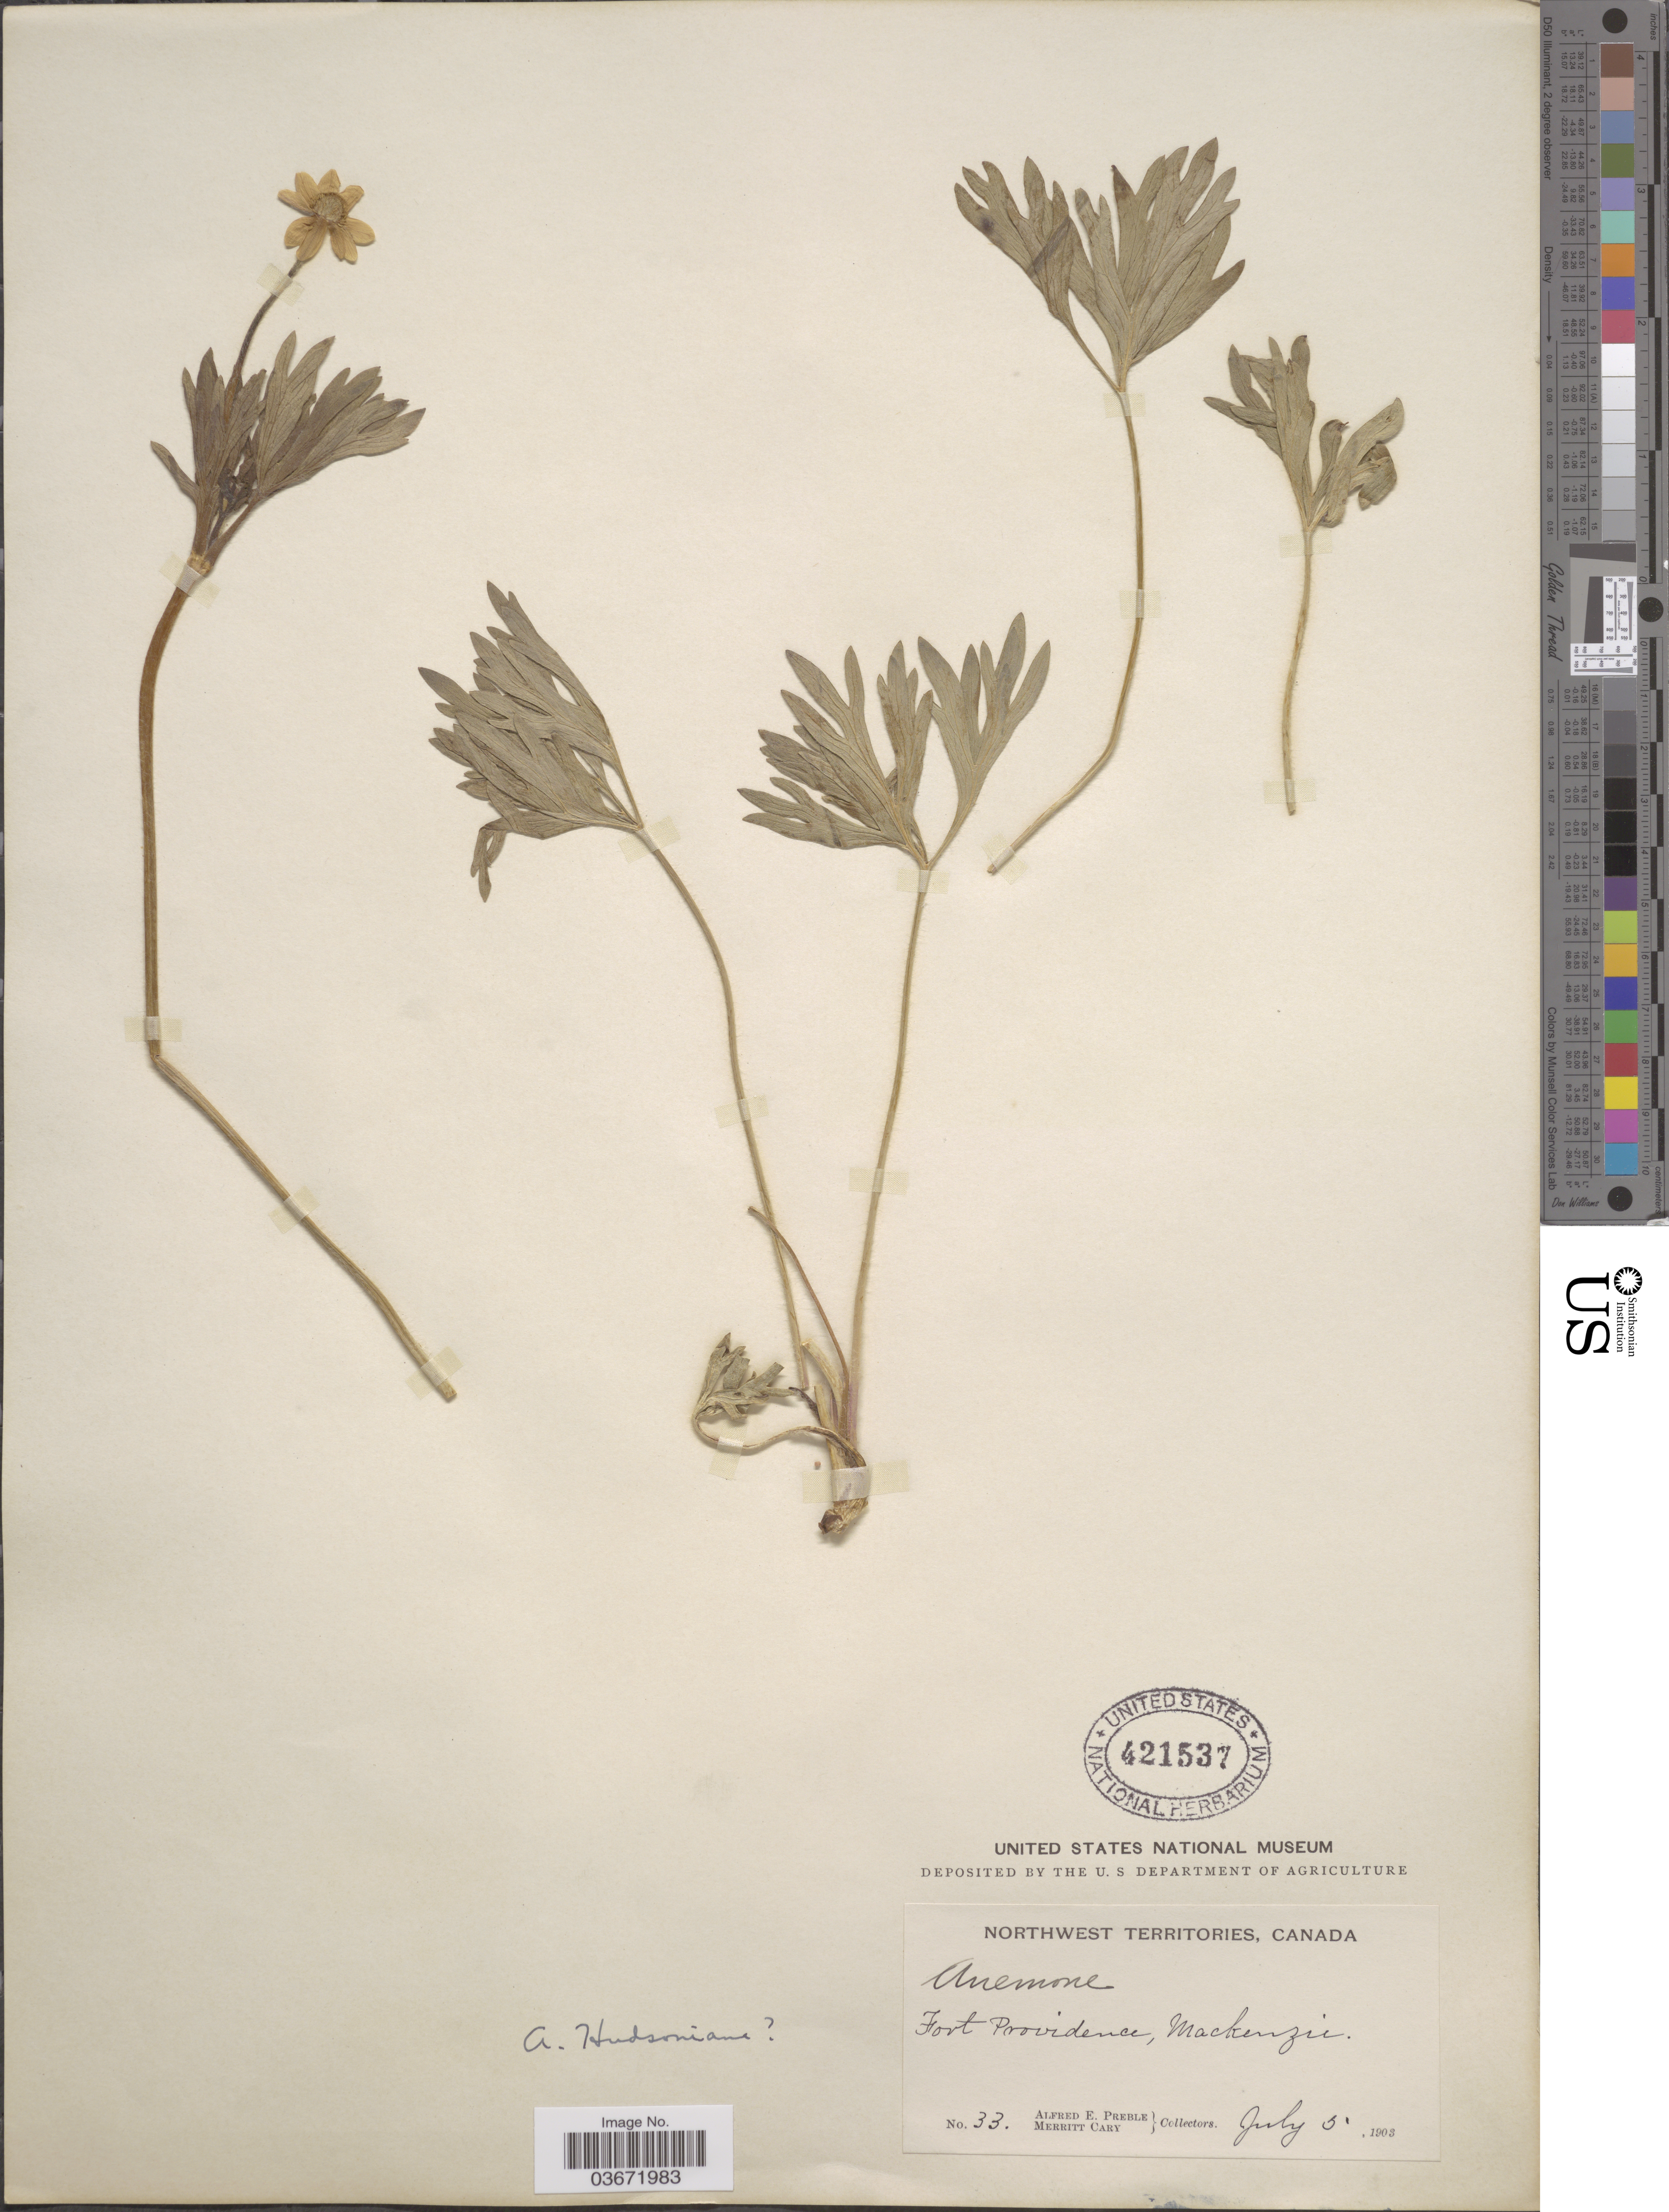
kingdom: Plantae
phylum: Tracheophyta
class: Magnoliopsida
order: Ranunculales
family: Ranunculaceae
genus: Anemone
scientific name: Anemone multifida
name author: Poir.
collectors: A. Preble & M. Cary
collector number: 33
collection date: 1903-07-05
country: Canada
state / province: Northwest Territories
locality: Fort Providence, Mackenzie.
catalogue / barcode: US 421537